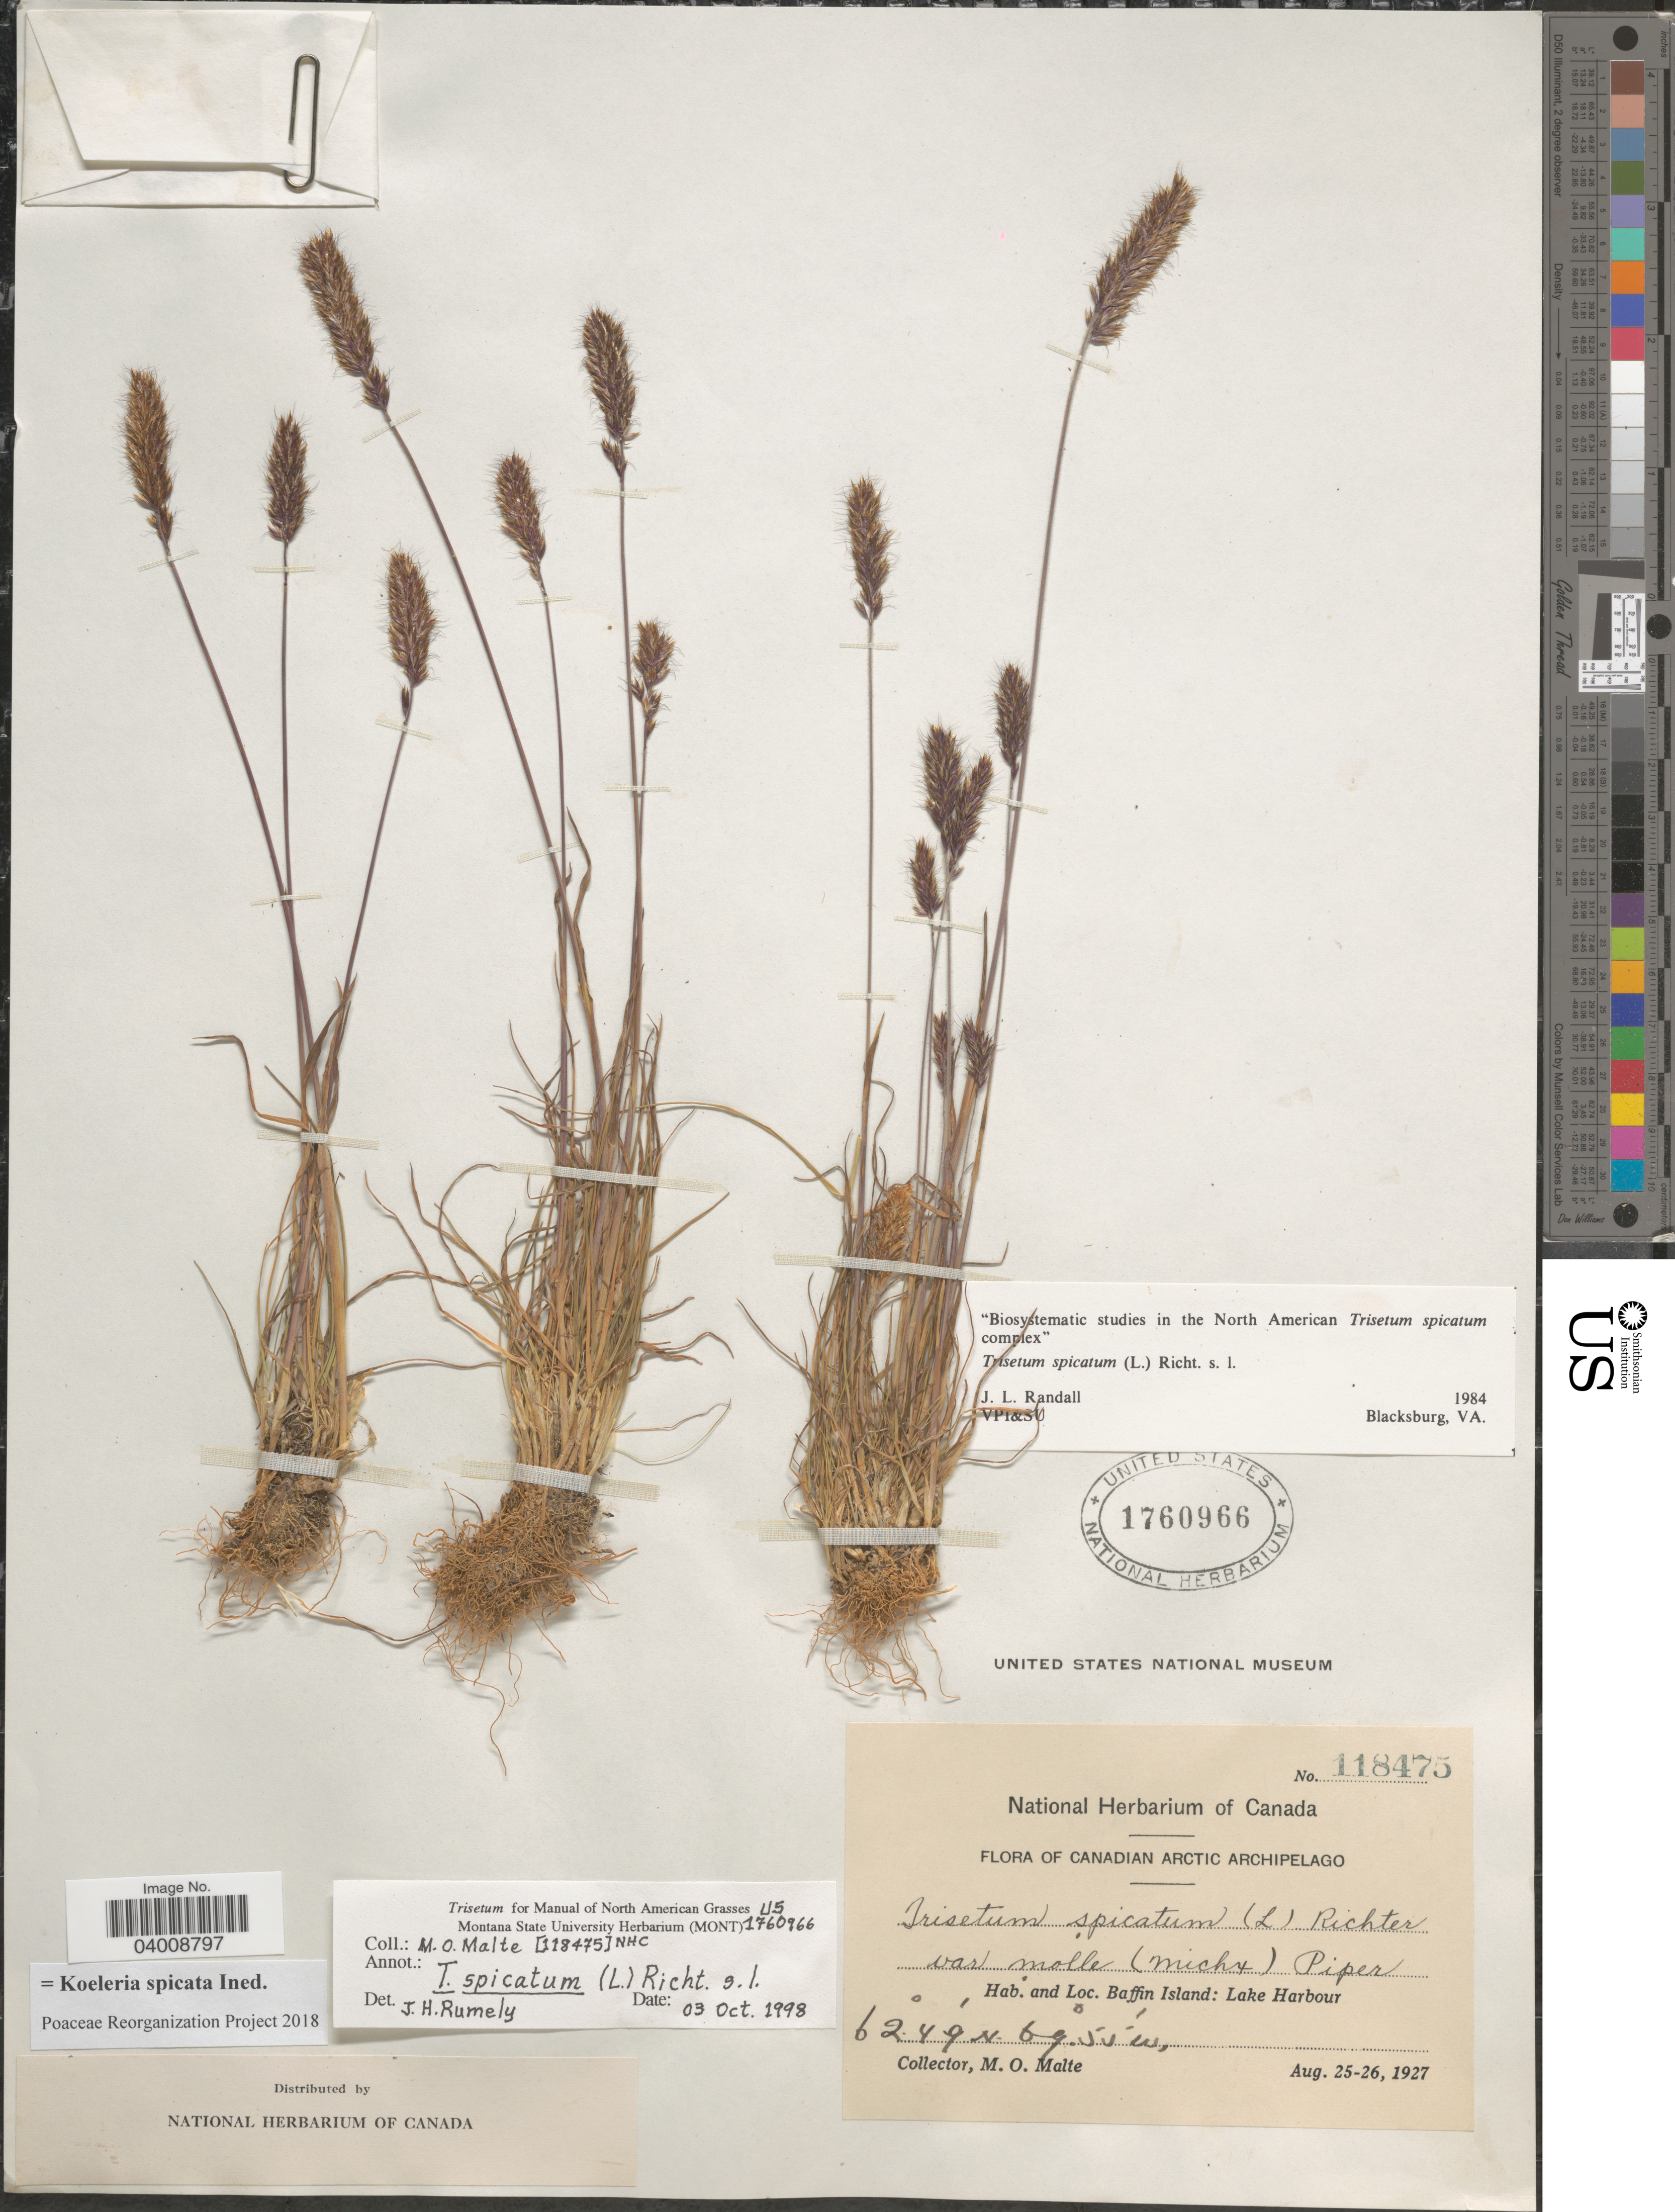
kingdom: Plantae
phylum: Tracheophyta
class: Liliopsida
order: Poales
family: Poaceae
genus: Koeleria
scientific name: Koeleria spicata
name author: (L.) Barberá et al.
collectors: M. O. Malte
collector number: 118475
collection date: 1927-08-25/1927-08-26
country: Canada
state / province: Nunavut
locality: Canadian Arctic Archipelago. Baffin Island: Lake Harbour.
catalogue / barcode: US 1760966